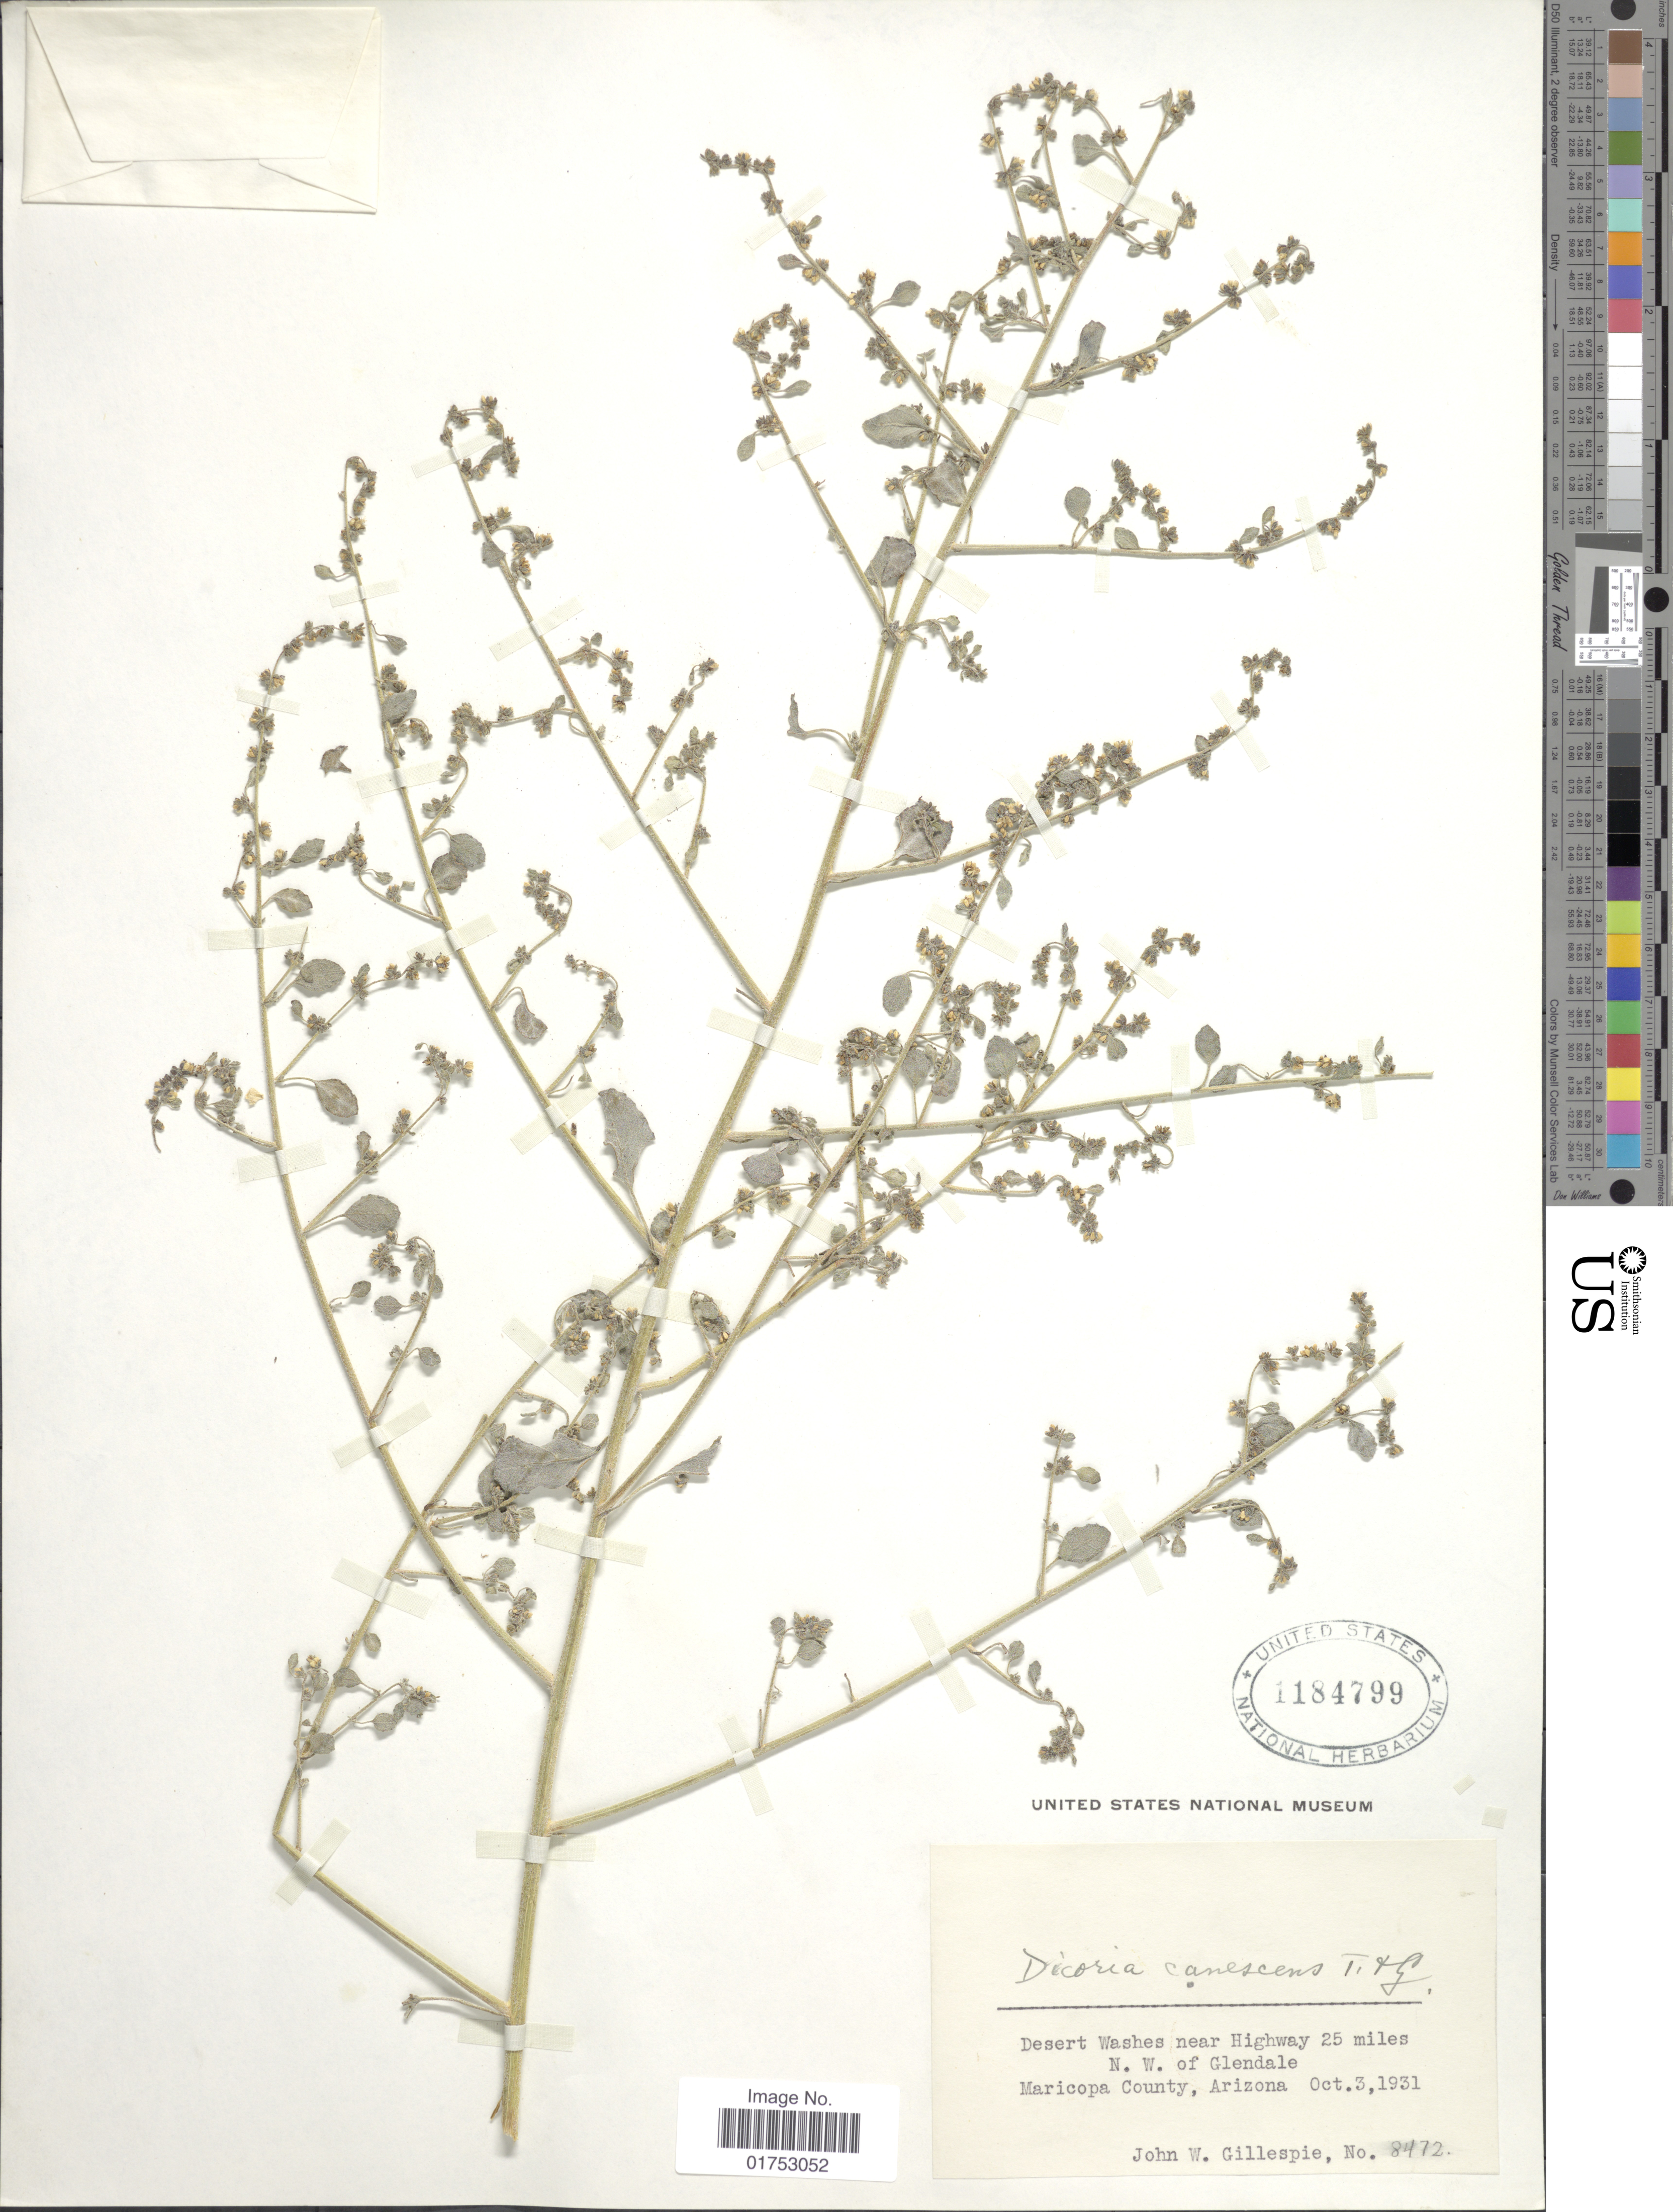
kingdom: Plantae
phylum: Tracheophyta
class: Magnoliopsida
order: Asterales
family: Asteraceae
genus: Dicoria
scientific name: Dicoria canescens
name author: A. Gray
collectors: J. W. Gillespie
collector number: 8472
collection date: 1931-10-03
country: United States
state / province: Arizona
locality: Desert Washes near Highway 25 miles N.W. of Glendale, Maricopa County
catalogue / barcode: US 1184799